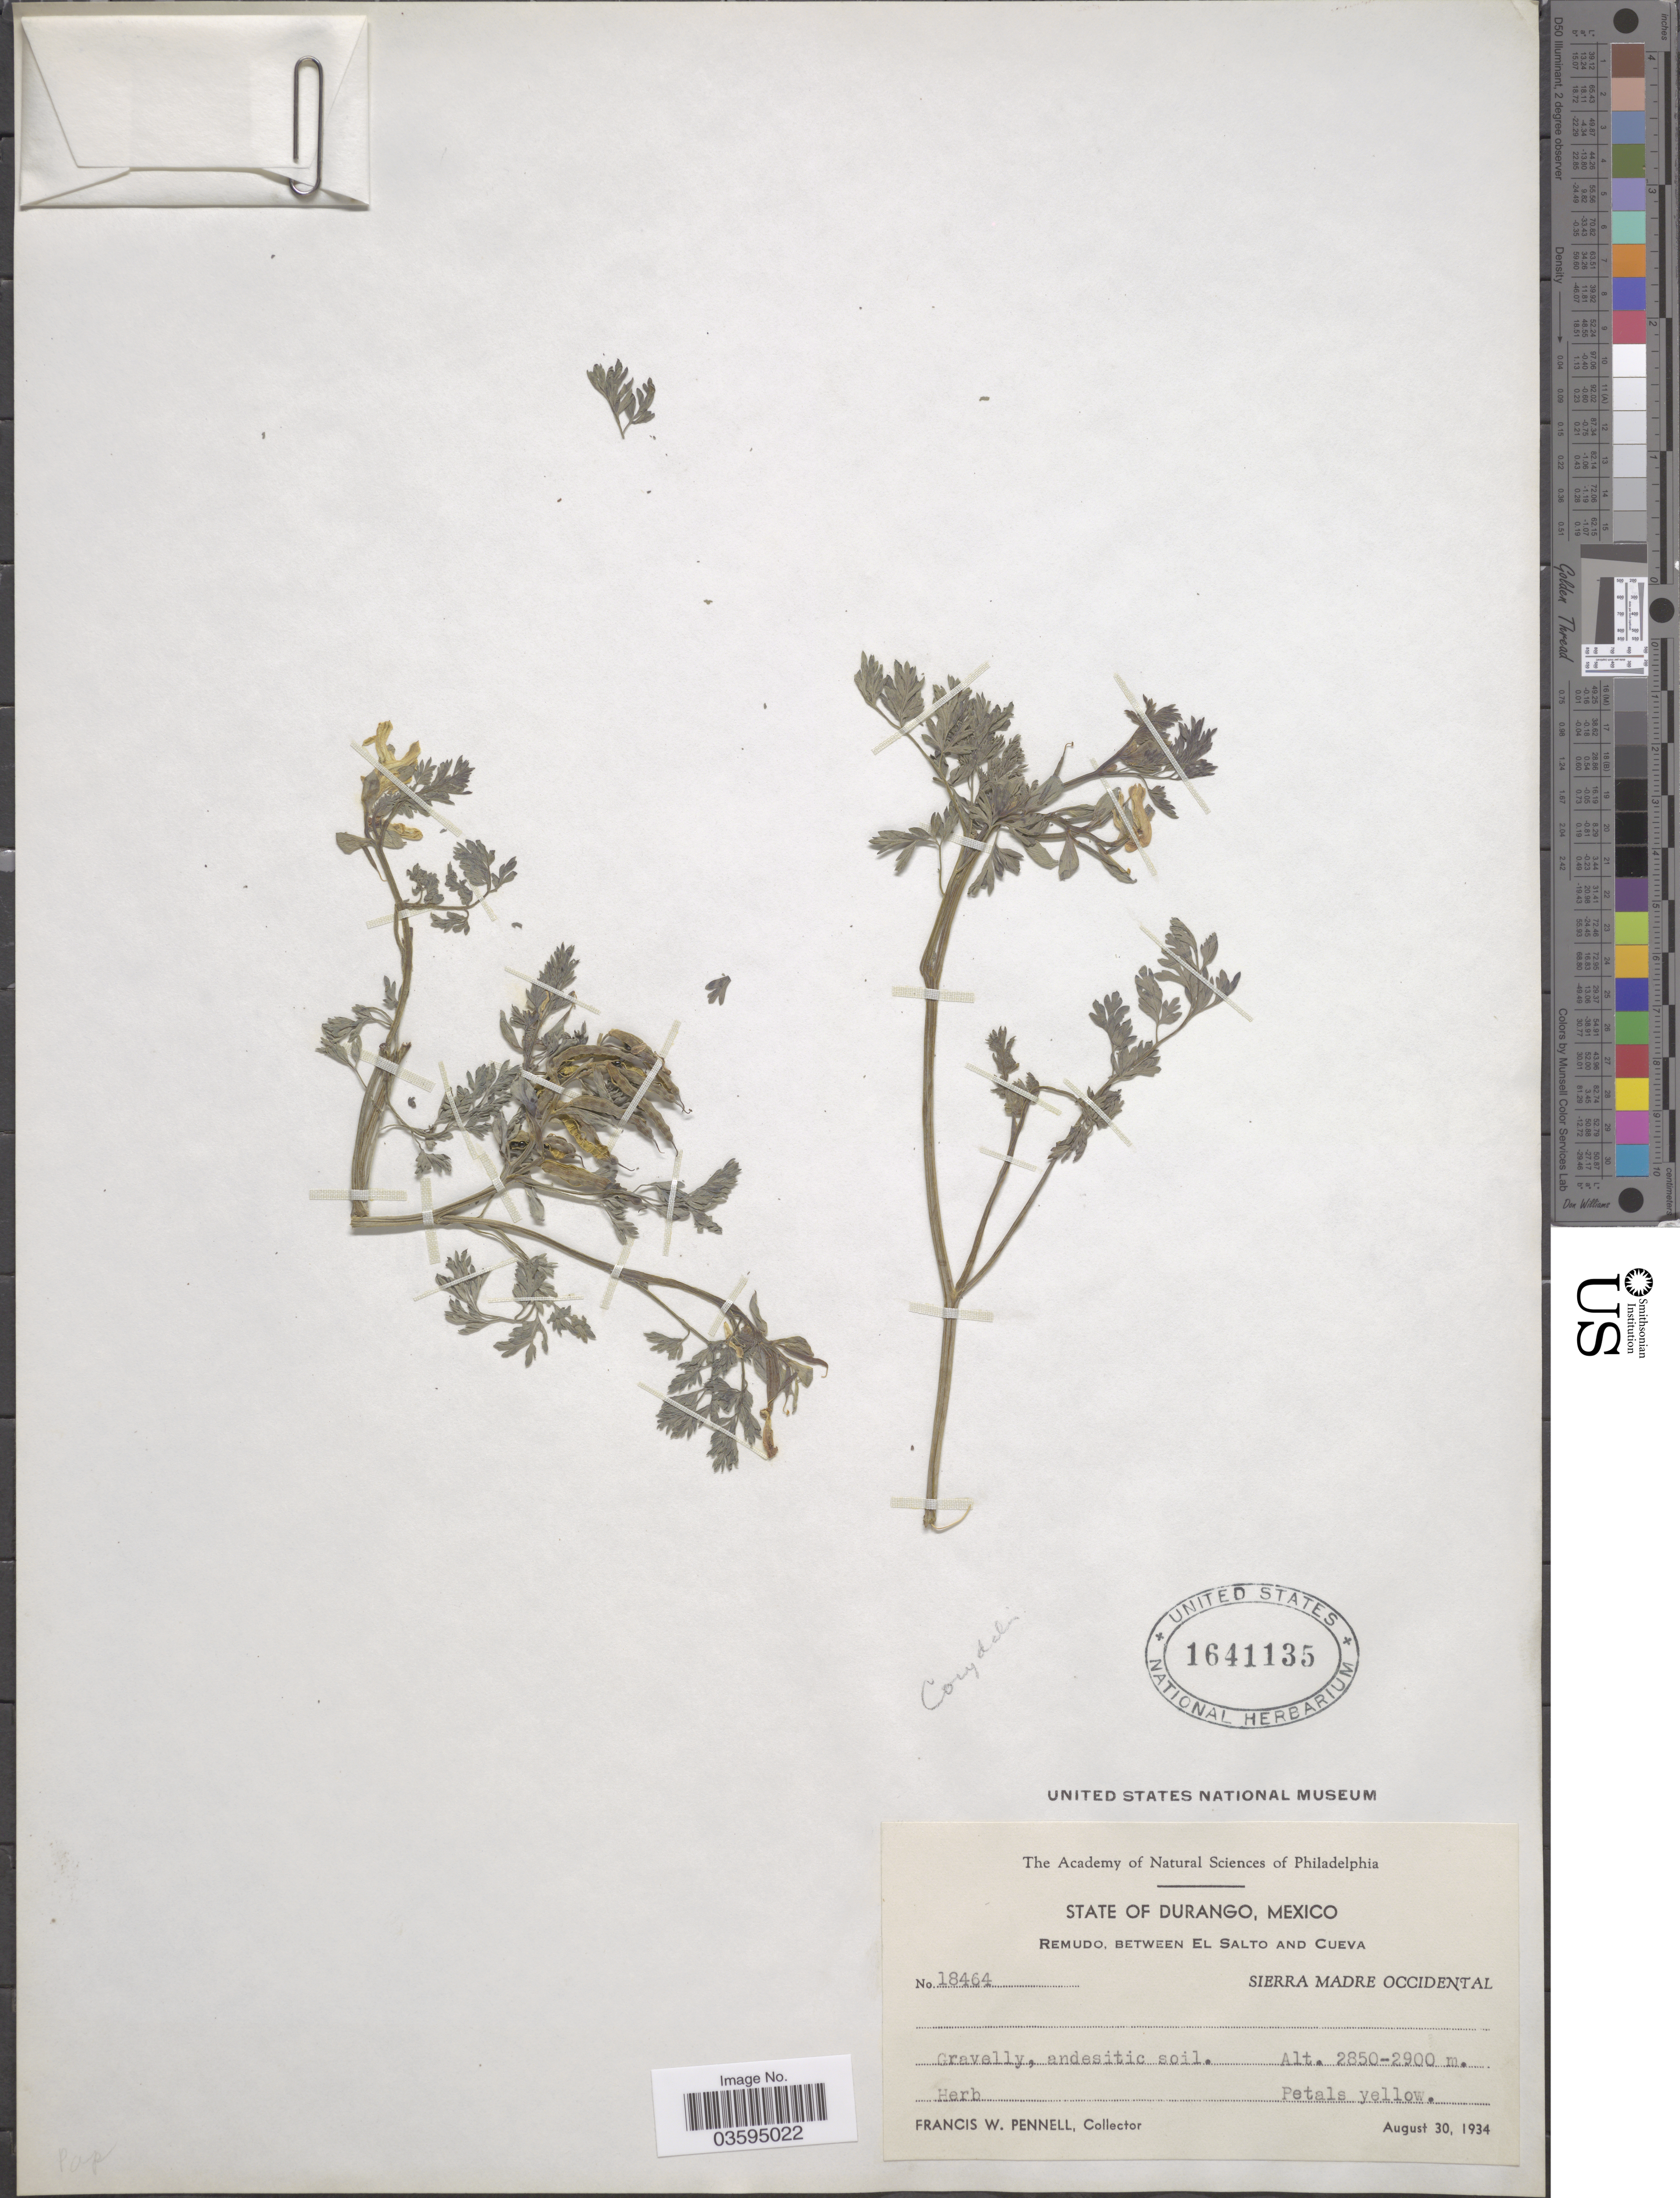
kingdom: Plantae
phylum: Tracheophyta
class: Magnoliopsida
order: Ranunculales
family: Papaveraceae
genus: Corydalis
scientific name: Corydalis sp.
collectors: F. W. Pennell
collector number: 18464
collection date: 1934-08-30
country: Mexico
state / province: Durango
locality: Remudo, between El Salto and Cueva. Sierra Madre Occidental.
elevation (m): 2850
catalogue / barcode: US 1641135